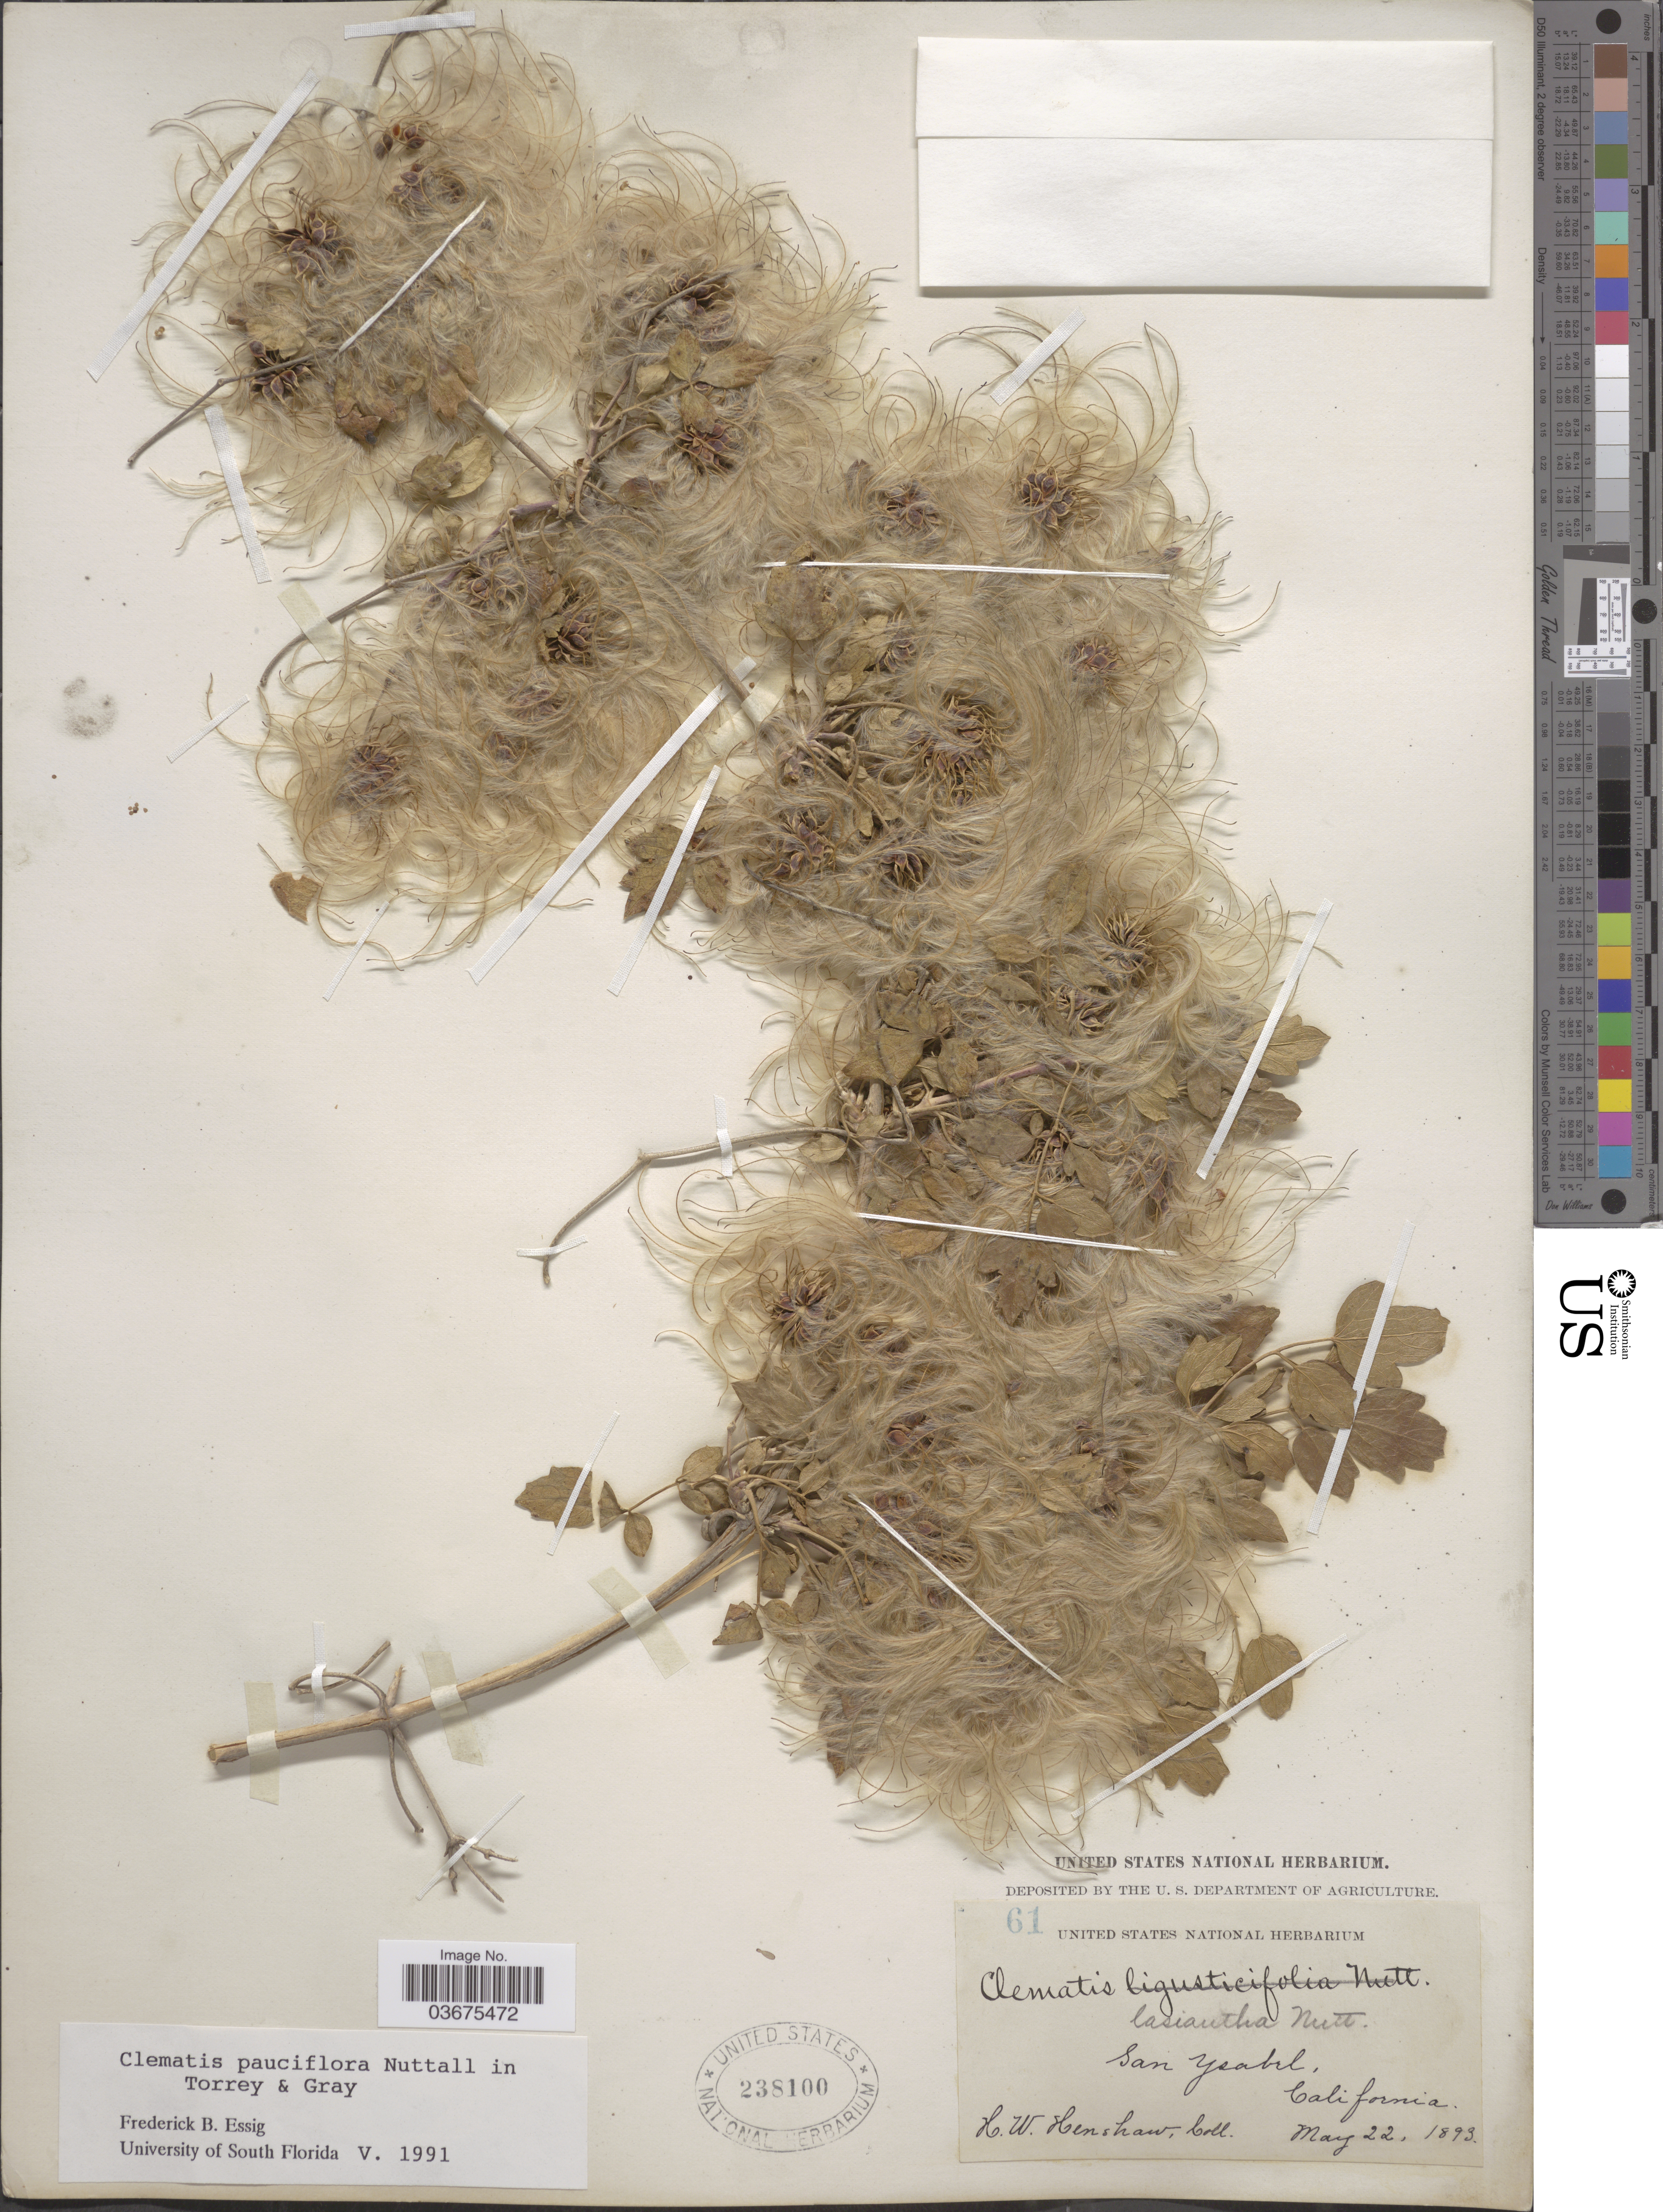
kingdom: Plantae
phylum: Tracheophyta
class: Magnoliopsida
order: Ranunculales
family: Ranunculaceae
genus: Clematis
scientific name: Clematis pauciflora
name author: Nutt. ex Torr. & A. Gray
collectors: H. Henshaw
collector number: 61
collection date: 1893-05-22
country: United States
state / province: California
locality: San Ysabel.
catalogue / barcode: US 238100